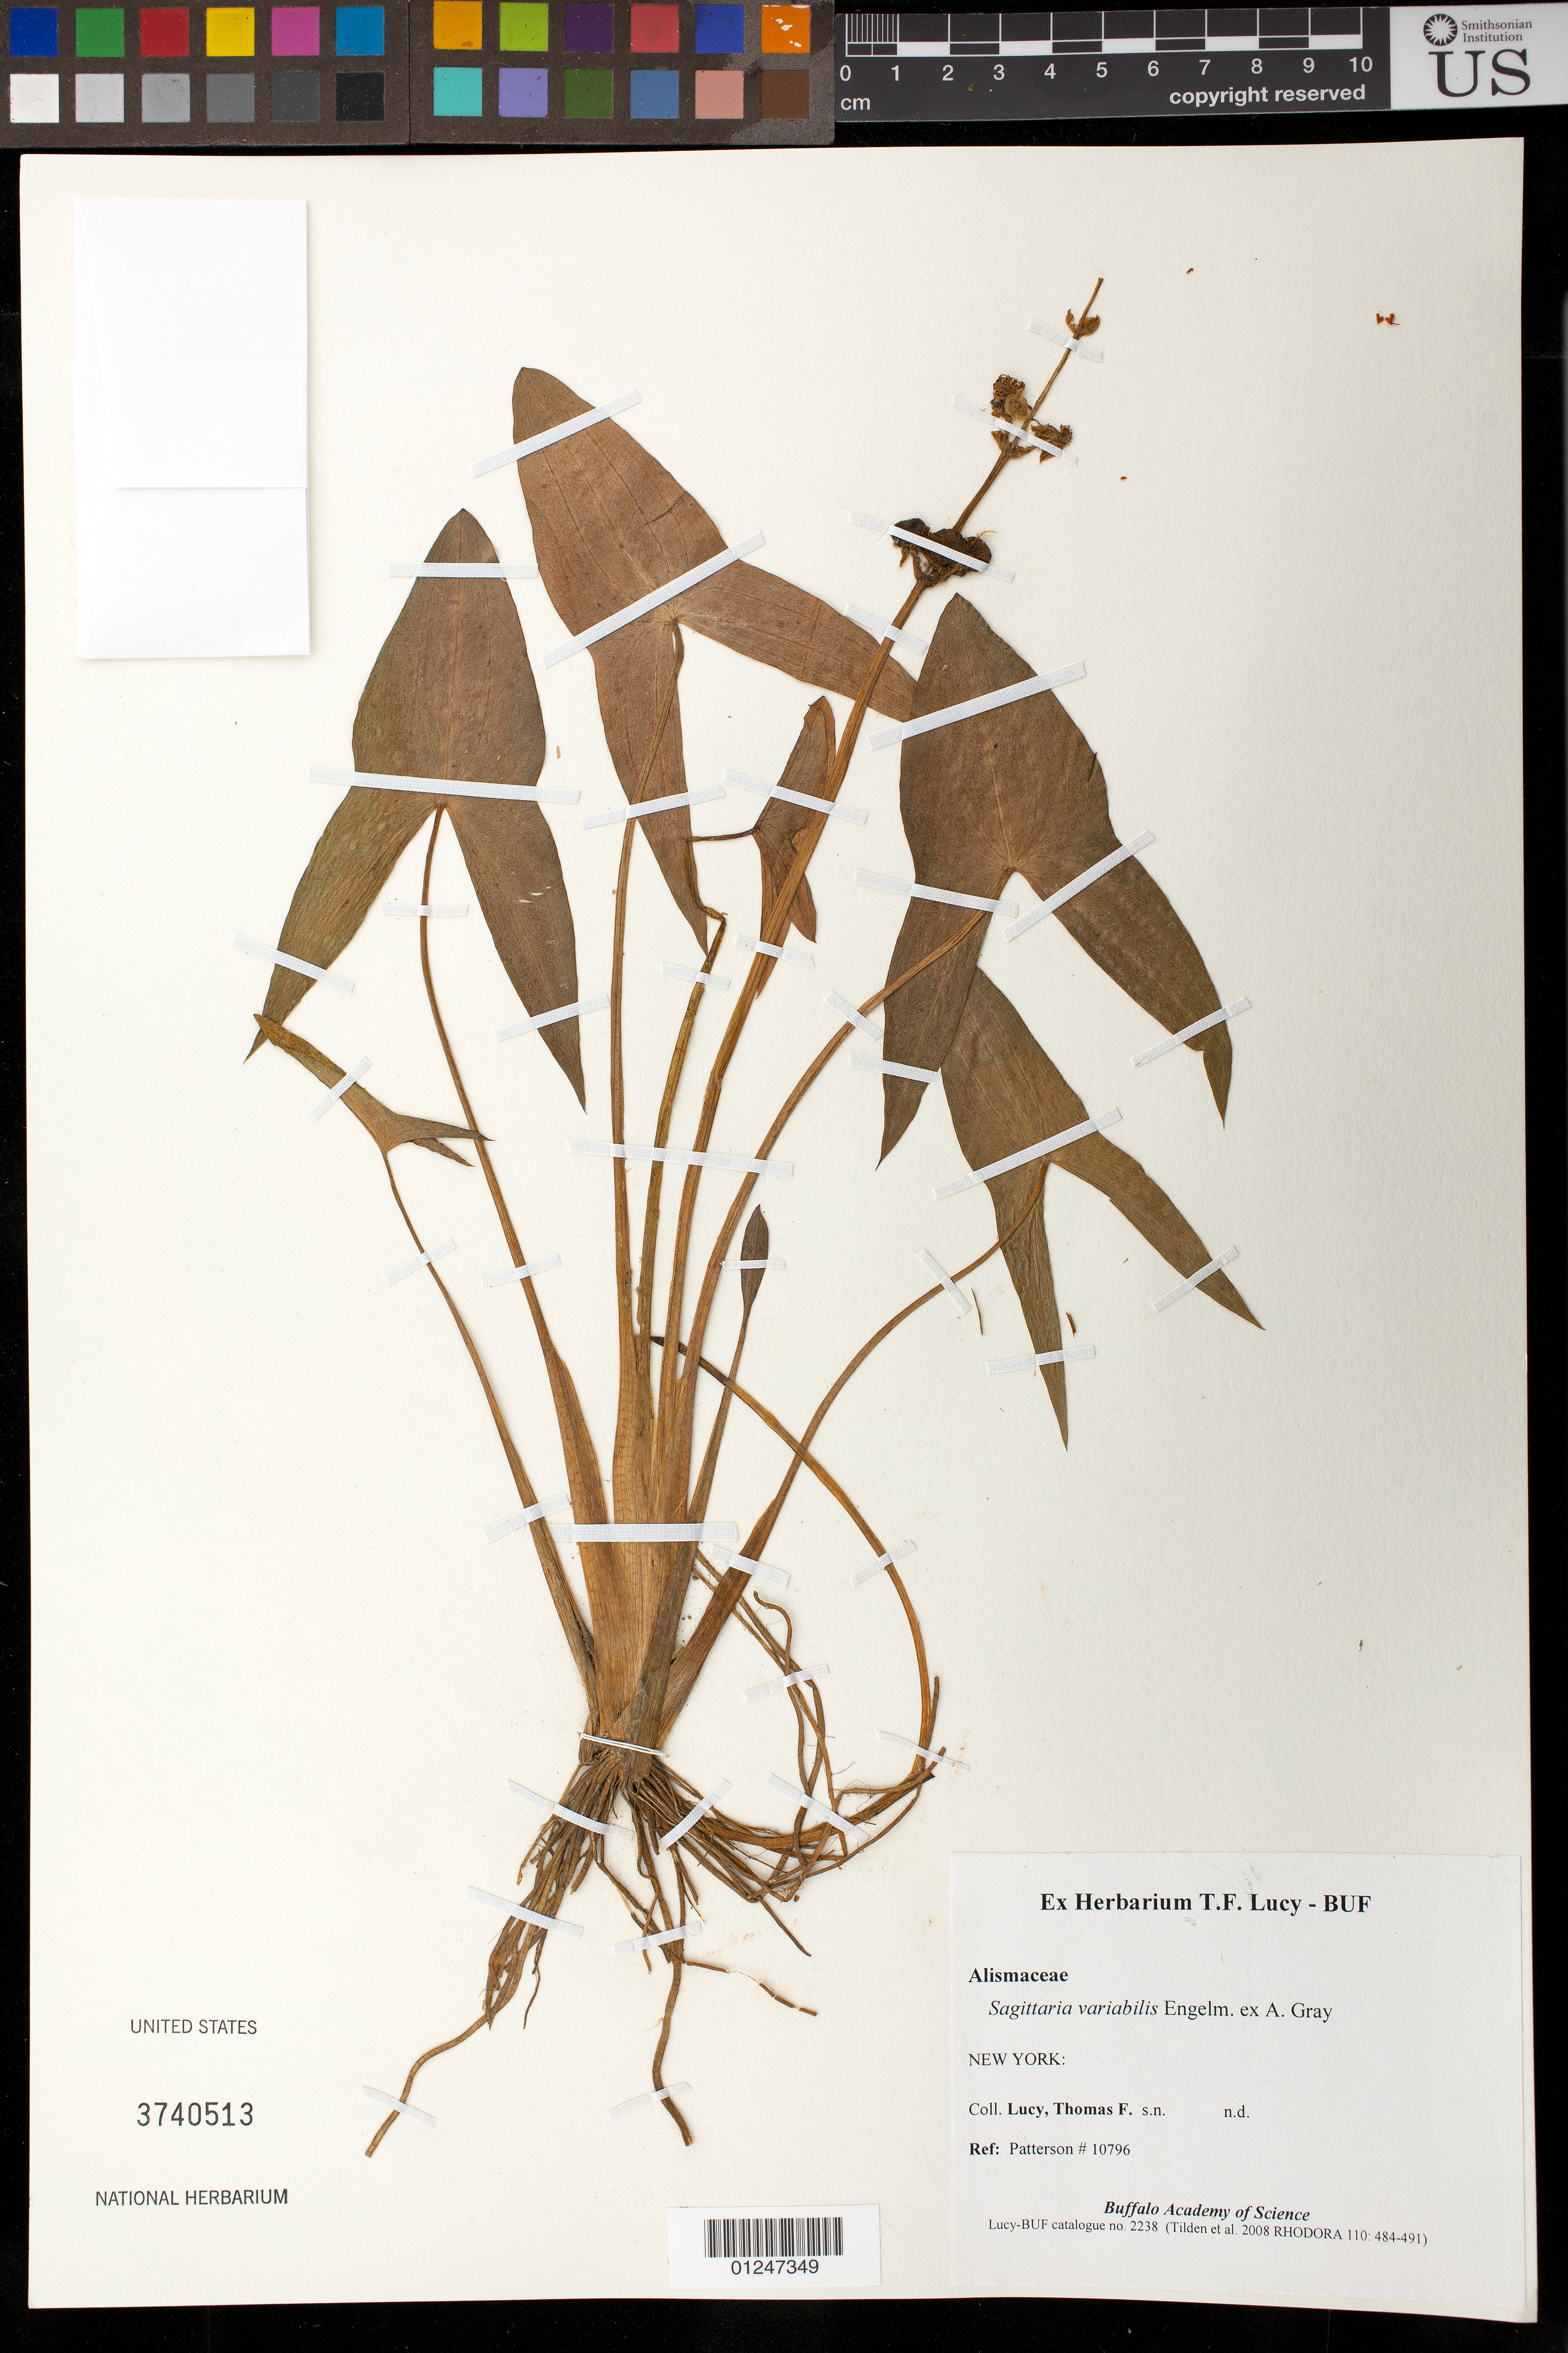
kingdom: Plantae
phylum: Tracheophyta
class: Liliopsida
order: Alismatales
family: Alismataceae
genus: Sagittaria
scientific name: Sagittaria variabilis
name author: Englem. ex A. Gray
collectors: T. Lucy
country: United States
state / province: New York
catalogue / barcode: US 3740513